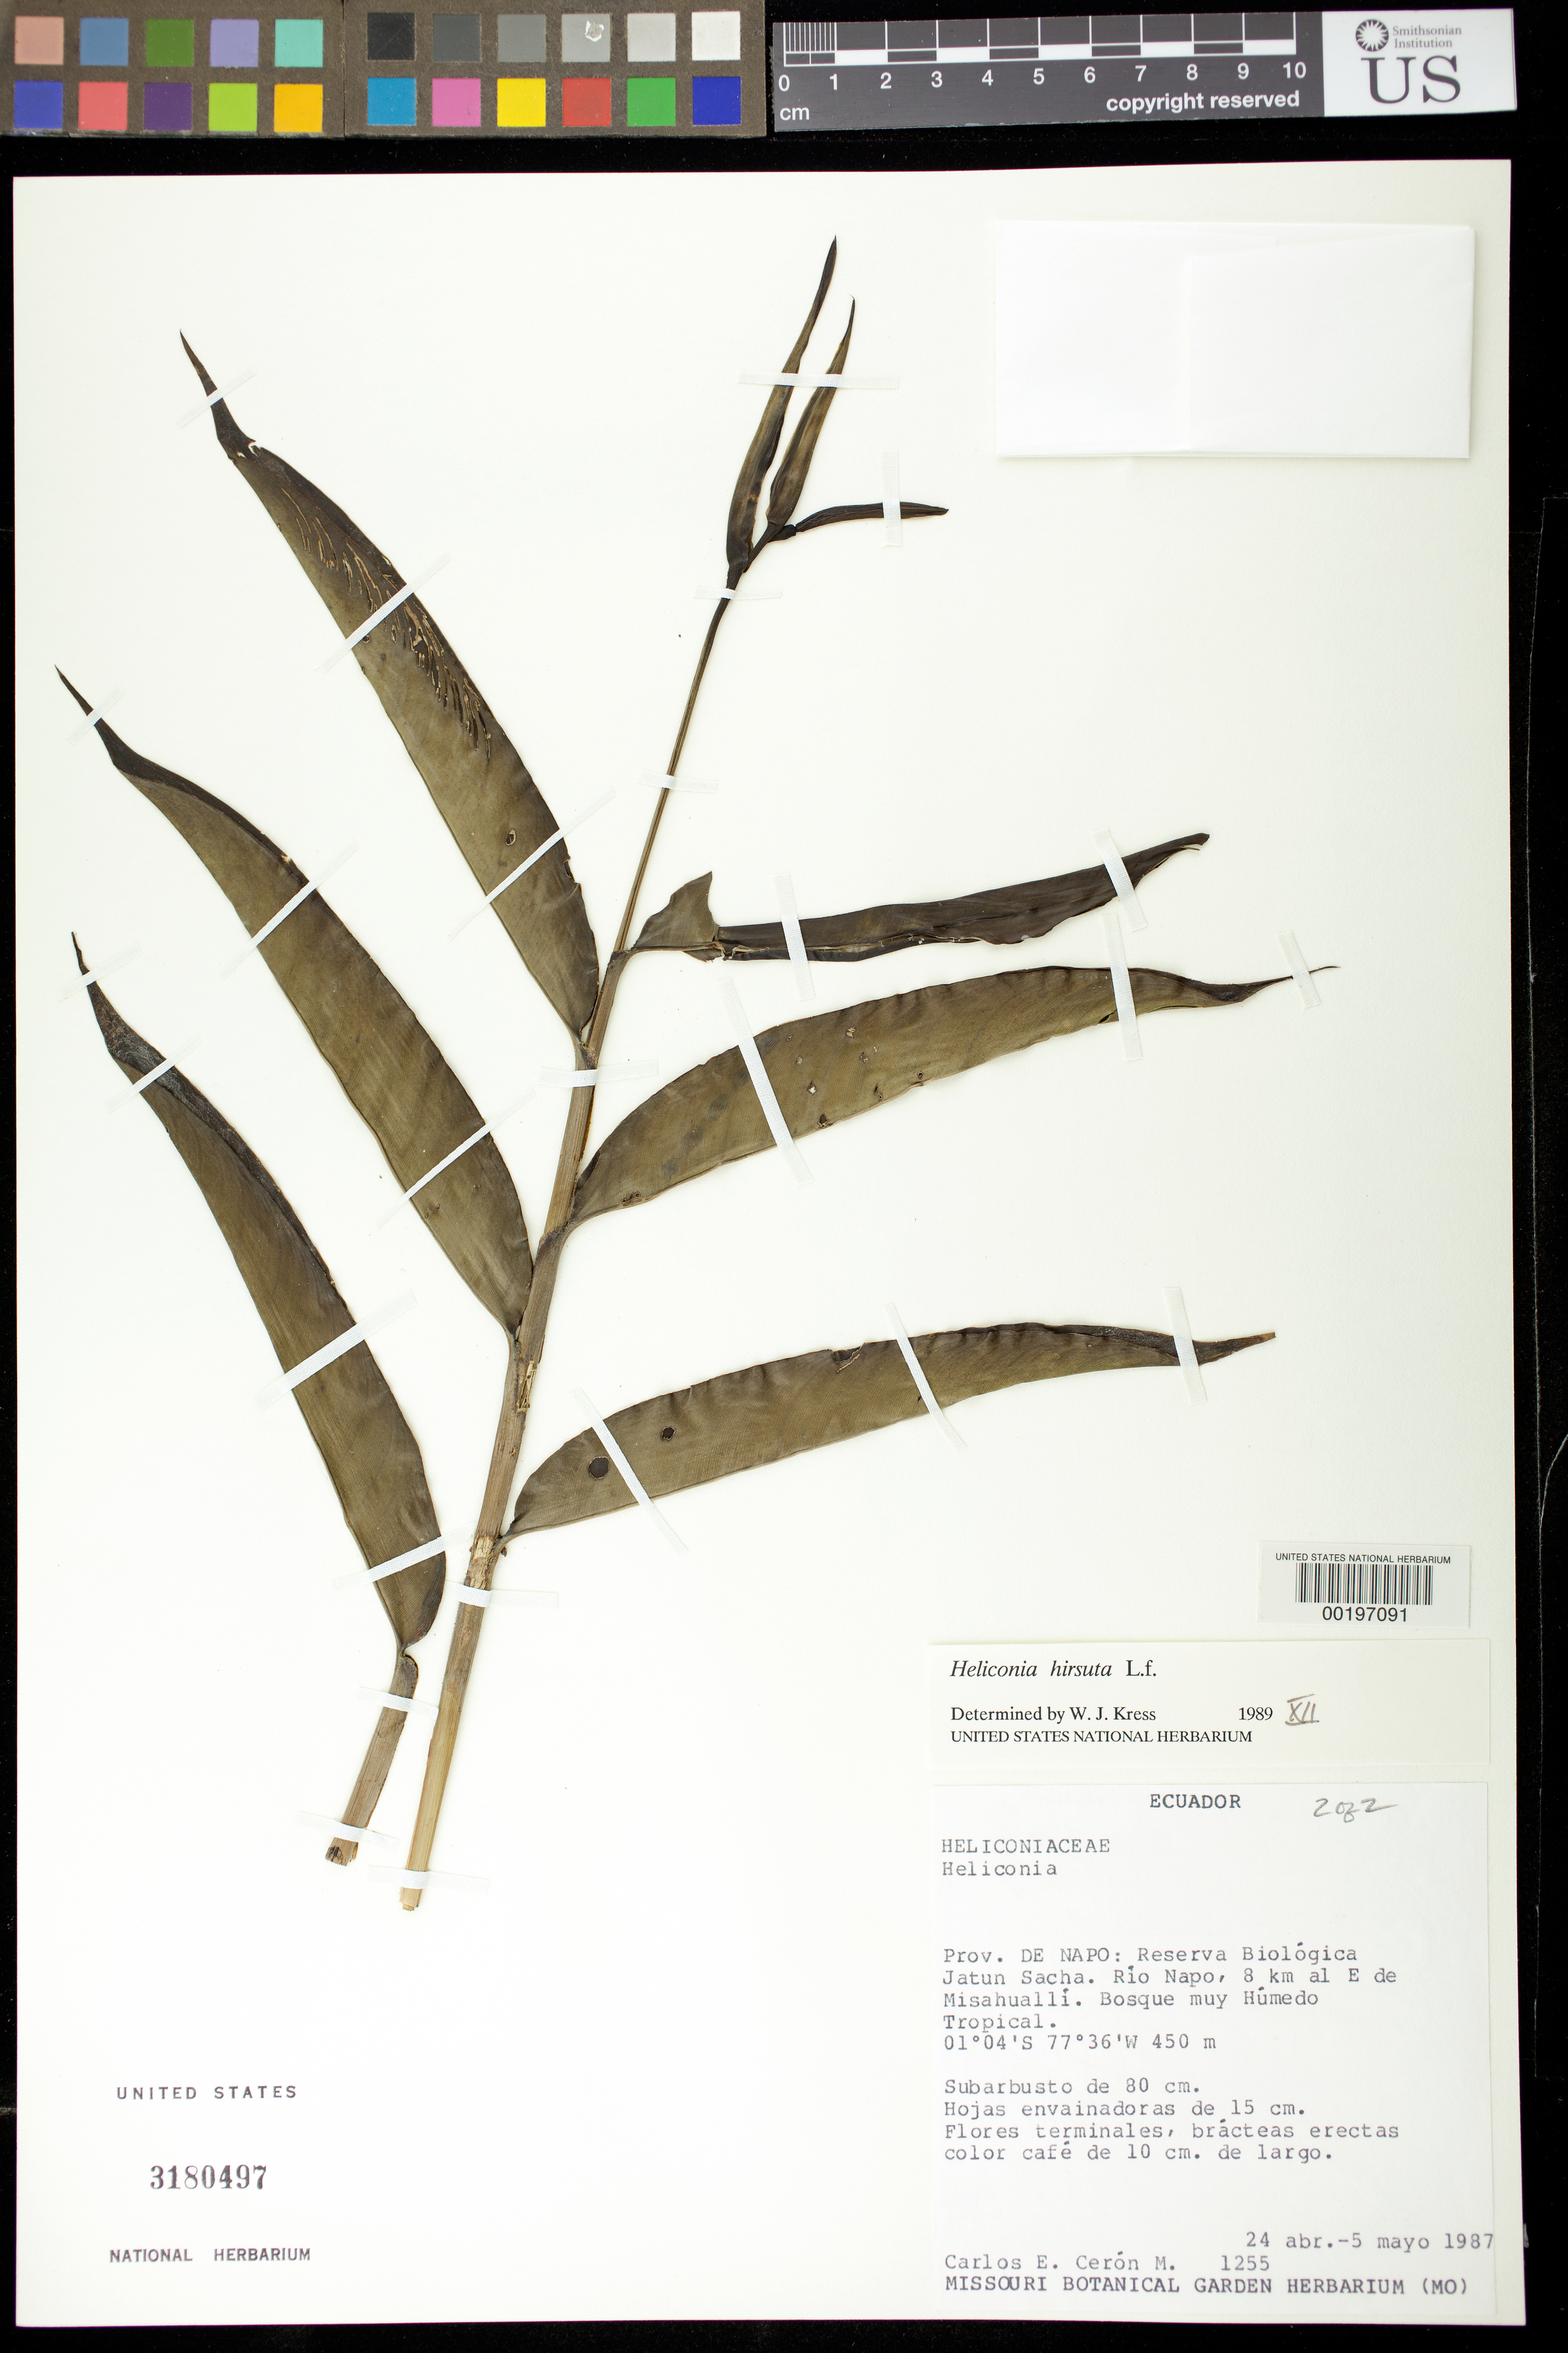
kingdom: Plantae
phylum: Tracheophyta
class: Liliopsida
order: Zingiberales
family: Heliconiaceae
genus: Heliconia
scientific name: Heliconia hirsuta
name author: L. f.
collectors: C. E. Cerón M.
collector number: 1255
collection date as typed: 24 Apr 1987 to 05 May 1987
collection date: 1987-04-24/1987-05-05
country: Ecuador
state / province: Napo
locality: Reserva biologica jatun sacha, Rio Napo, 8 km E of misahualli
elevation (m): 450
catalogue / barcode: US 3180497